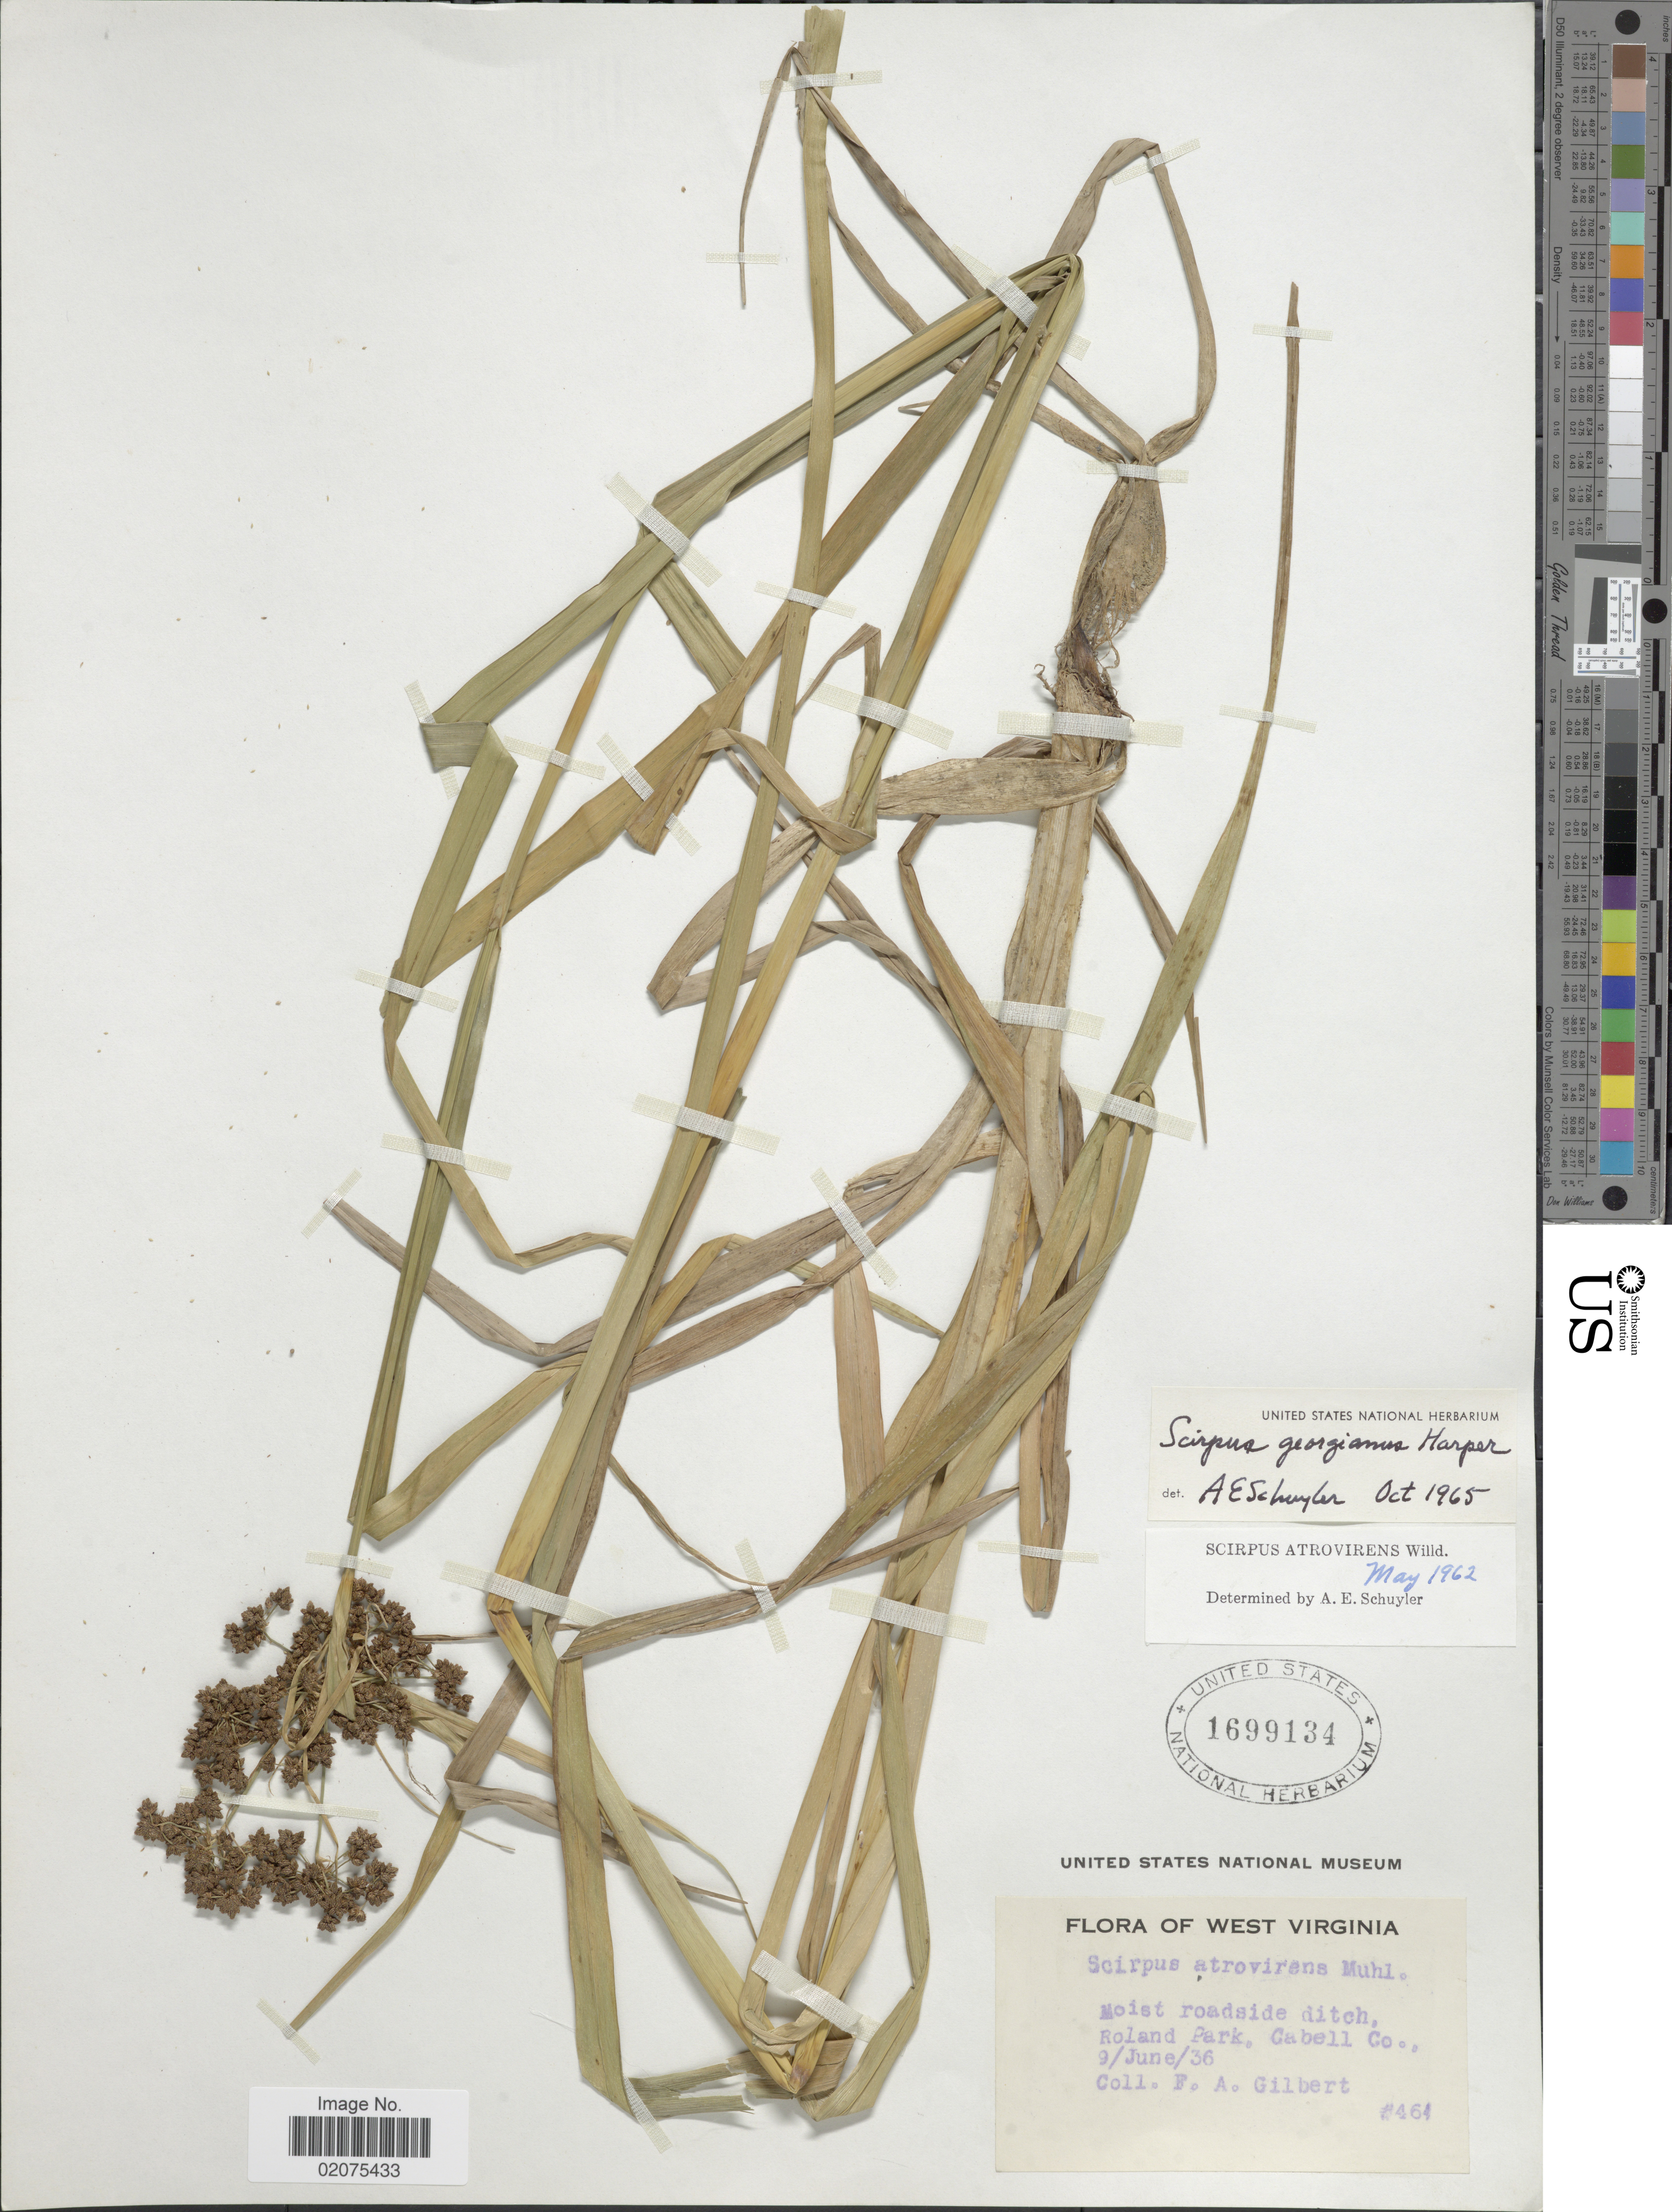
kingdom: Plantae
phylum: Tracheophyta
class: Liliopsida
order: Poales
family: Cyperaceae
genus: Scirpus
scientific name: Scirpus georgianus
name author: R.M. Harper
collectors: F. A. Gilbert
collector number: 464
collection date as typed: Transcribed d/m/y: 9/6/36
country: United States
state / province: West Virginia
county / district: Cabell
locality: Moist roadside ditch, Roland park, Cabell Co.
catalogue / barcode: US 1699134